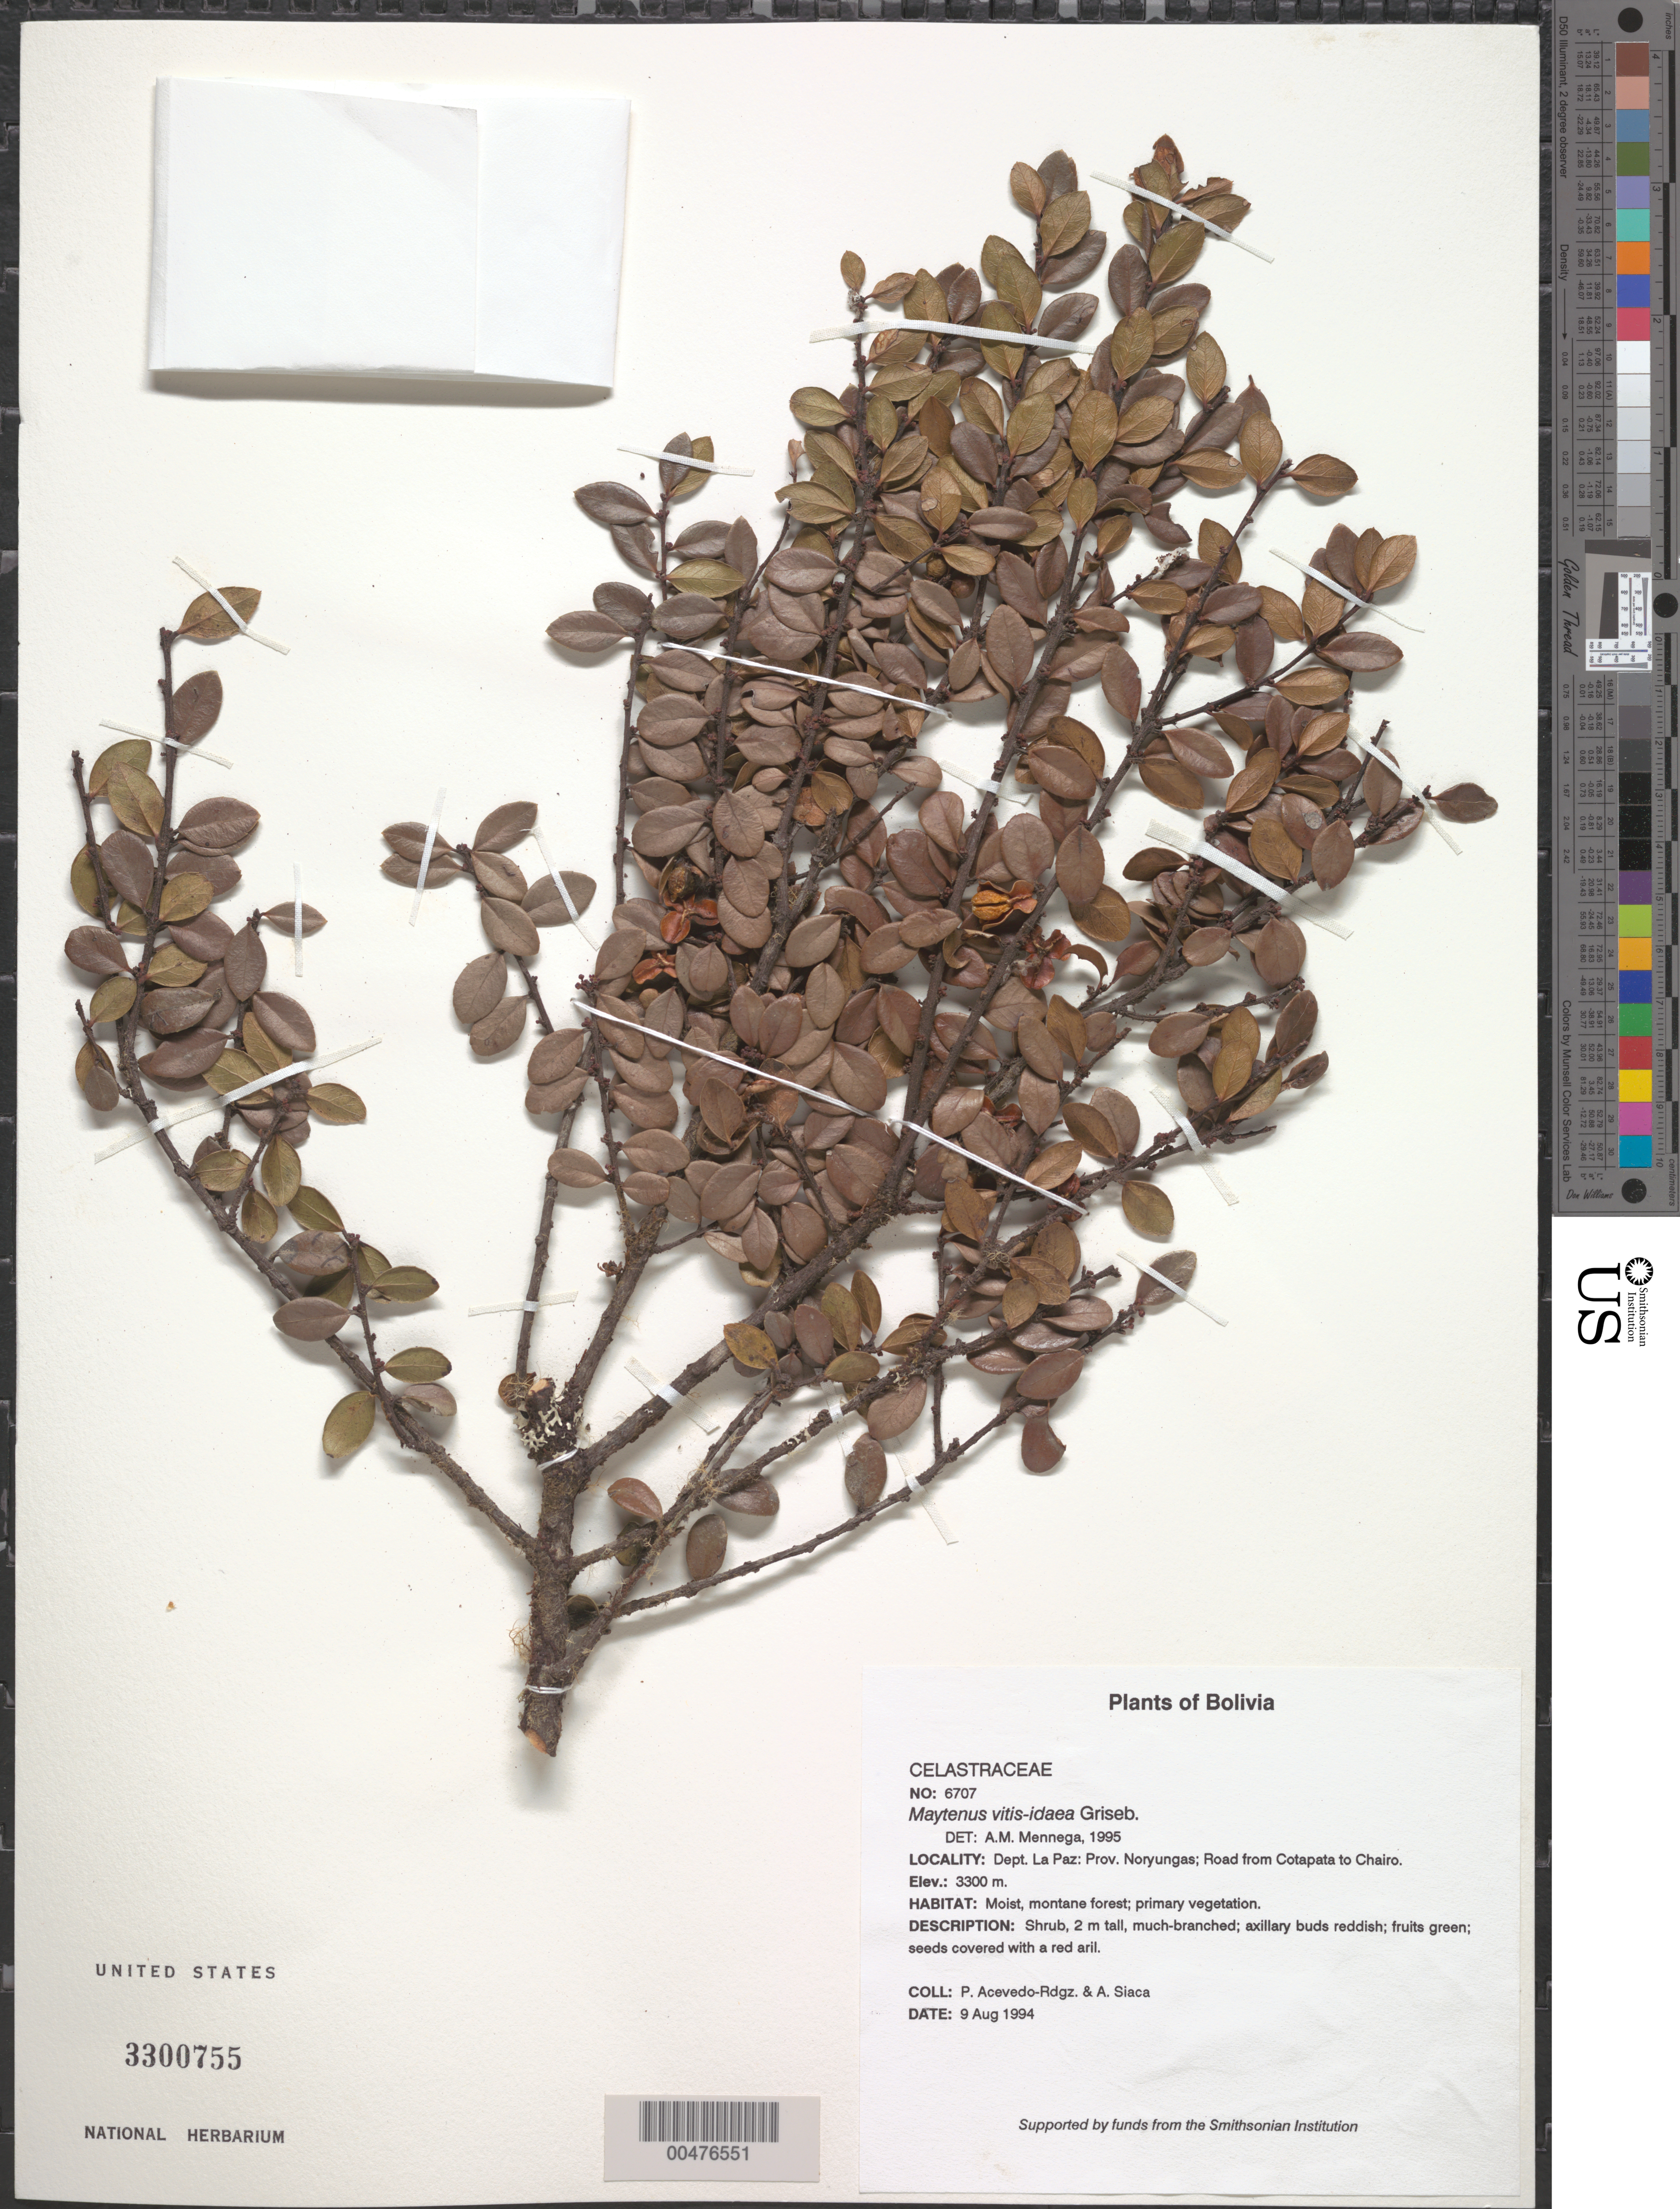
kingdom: Plantae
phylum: Tracheophyta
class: Magnoliopsida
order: Celastrales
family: Celastraceae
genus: Maytenus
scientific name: Maytenus conferta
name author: (Ruiz & Pav.) Loes.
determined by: Strong, Mark T., (BOT), Smithsonian Institution - National Museum of Natural History (UNITED STATES)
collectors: P. Acevedo-Rodr. & A. Siaca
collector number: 6707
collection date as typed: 09 Aug 1994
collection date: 1994-08-09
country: Bolivia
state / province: La Paz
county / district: Noryungas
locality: Depart. La Paz; Prov. Noryungas. Road from Cotapata to Chairo.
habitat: Moist, montane forest; primary vegetation.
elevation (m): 3300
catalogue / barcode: US 3300755